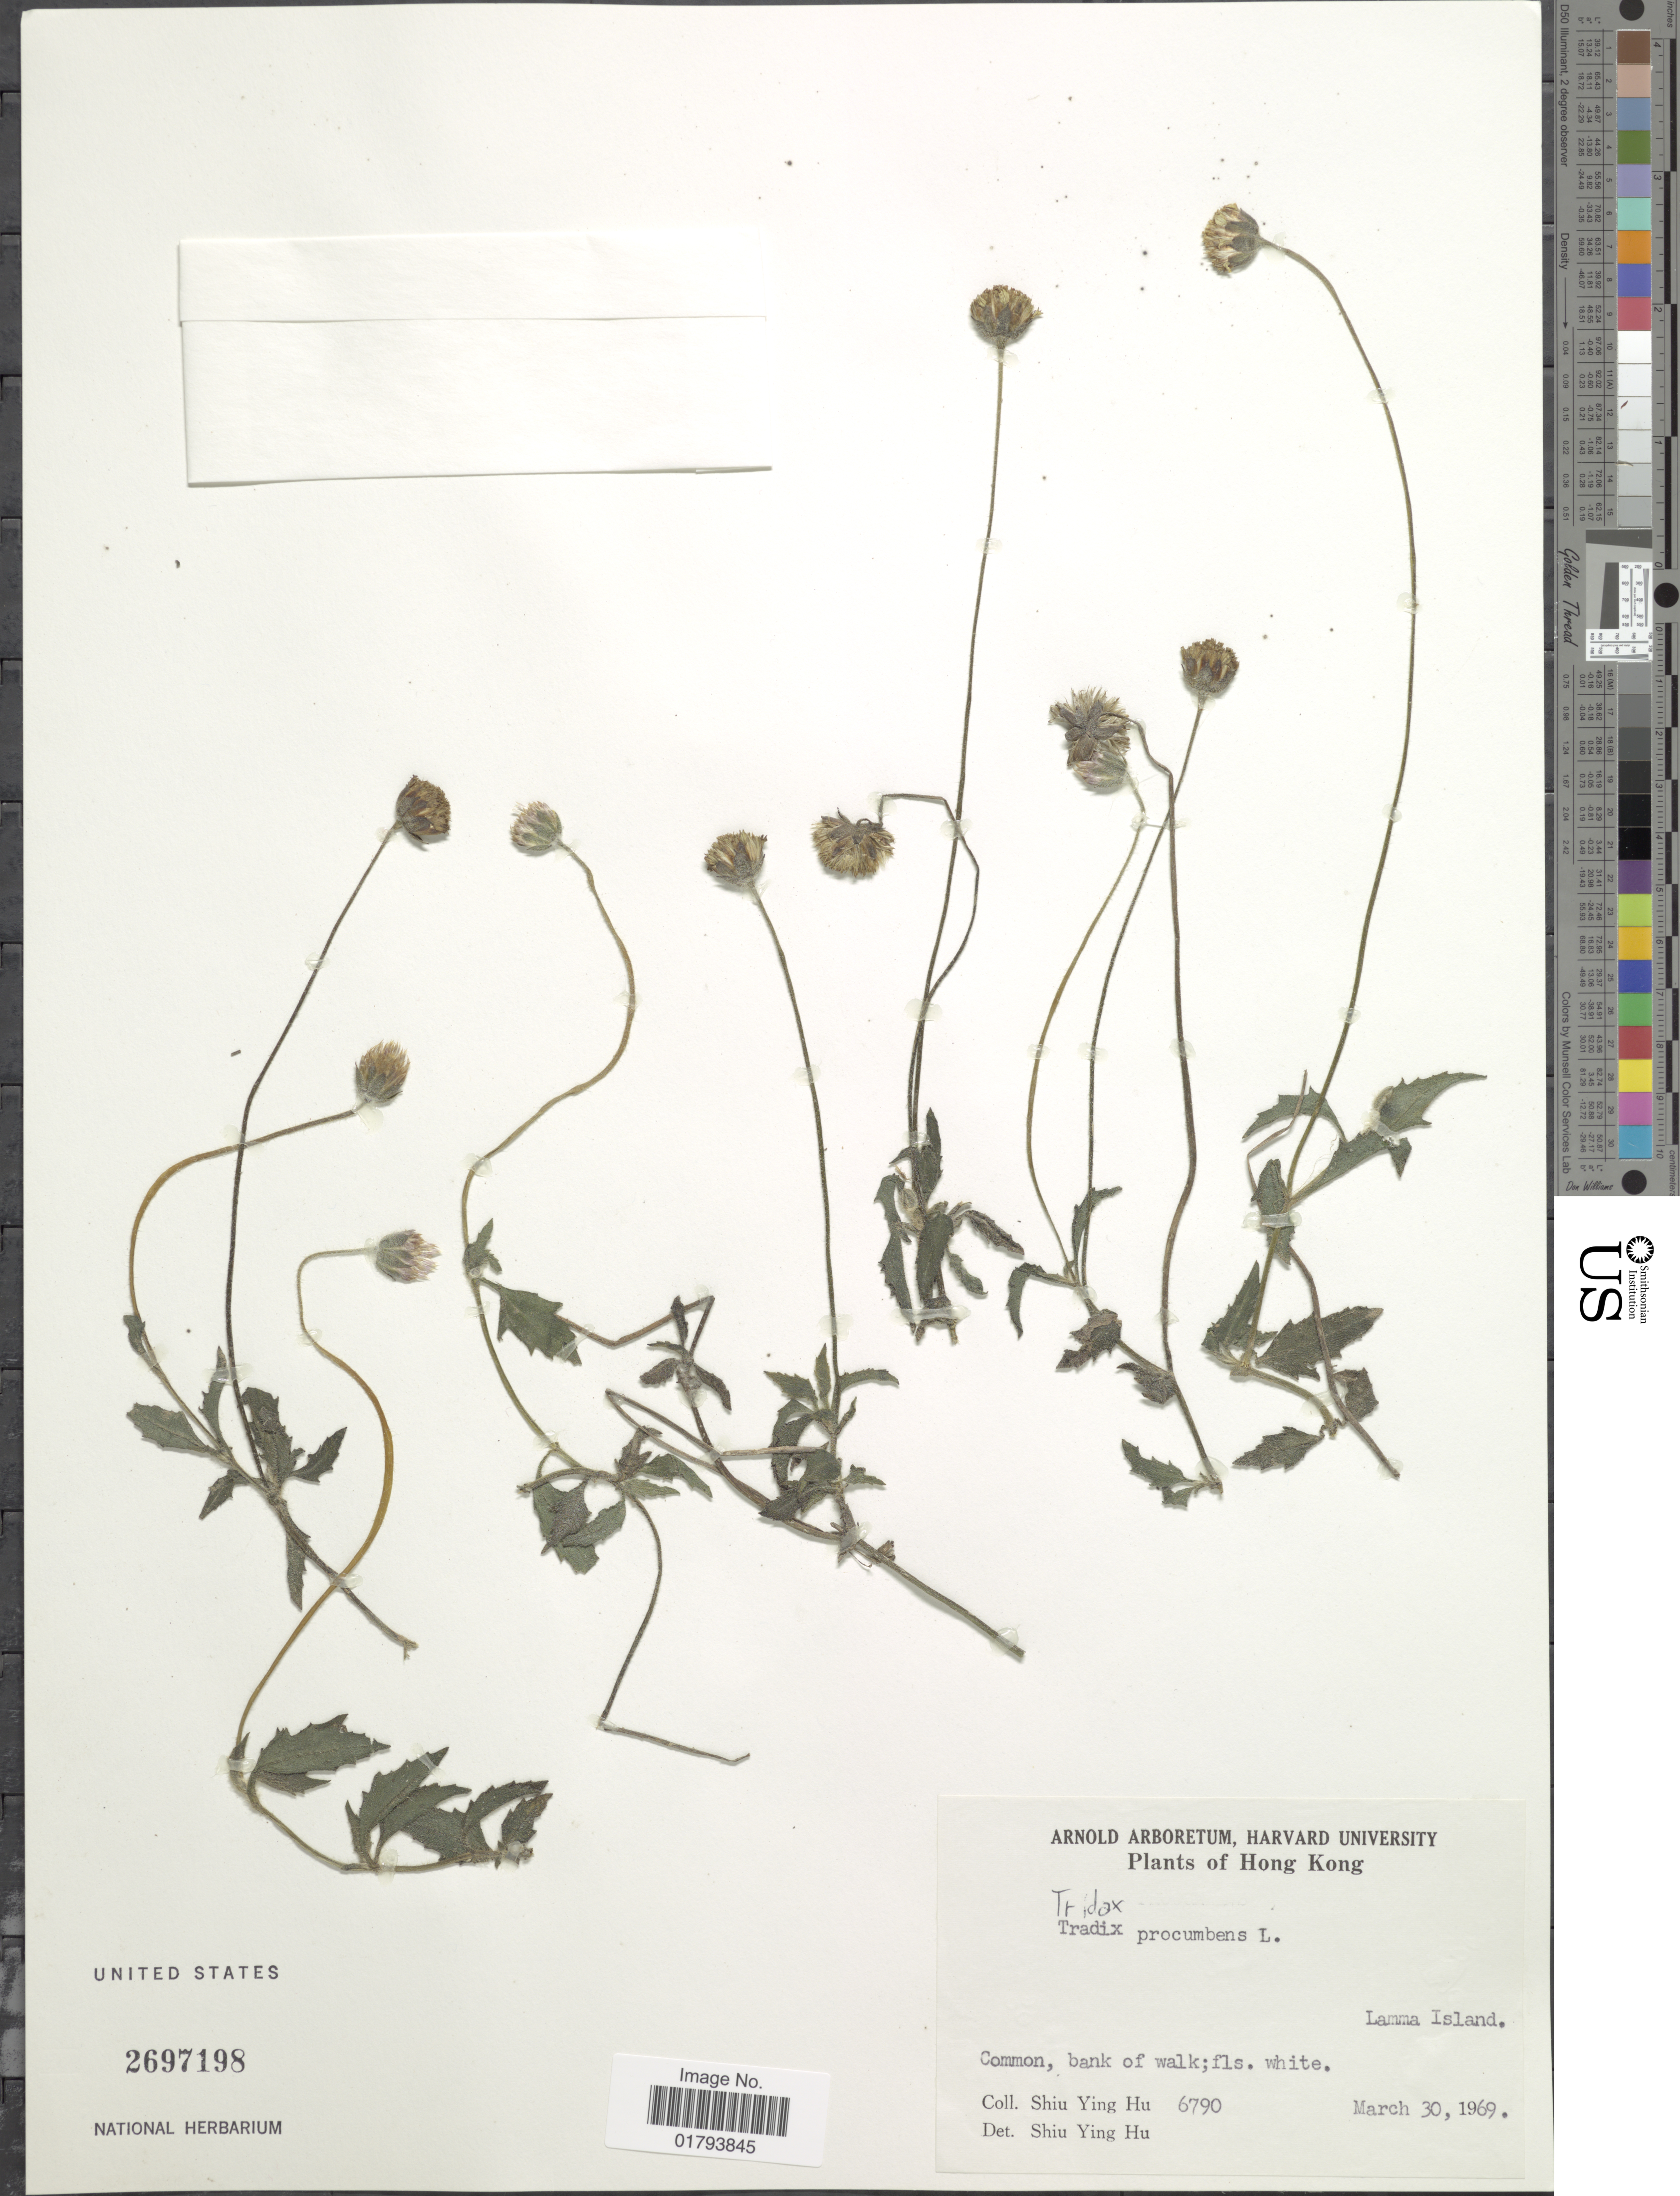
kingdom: Plantae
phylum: Tracheophyta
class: Magnoliopsida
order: Asterales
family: Asteraceae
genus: Tridax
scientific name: Tridax procumbens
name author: L.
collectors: S. Y. Hu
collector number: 6790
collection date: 1969-03-30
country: China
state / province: Hong Kong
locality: Lamma Island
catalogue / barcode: US 2697198